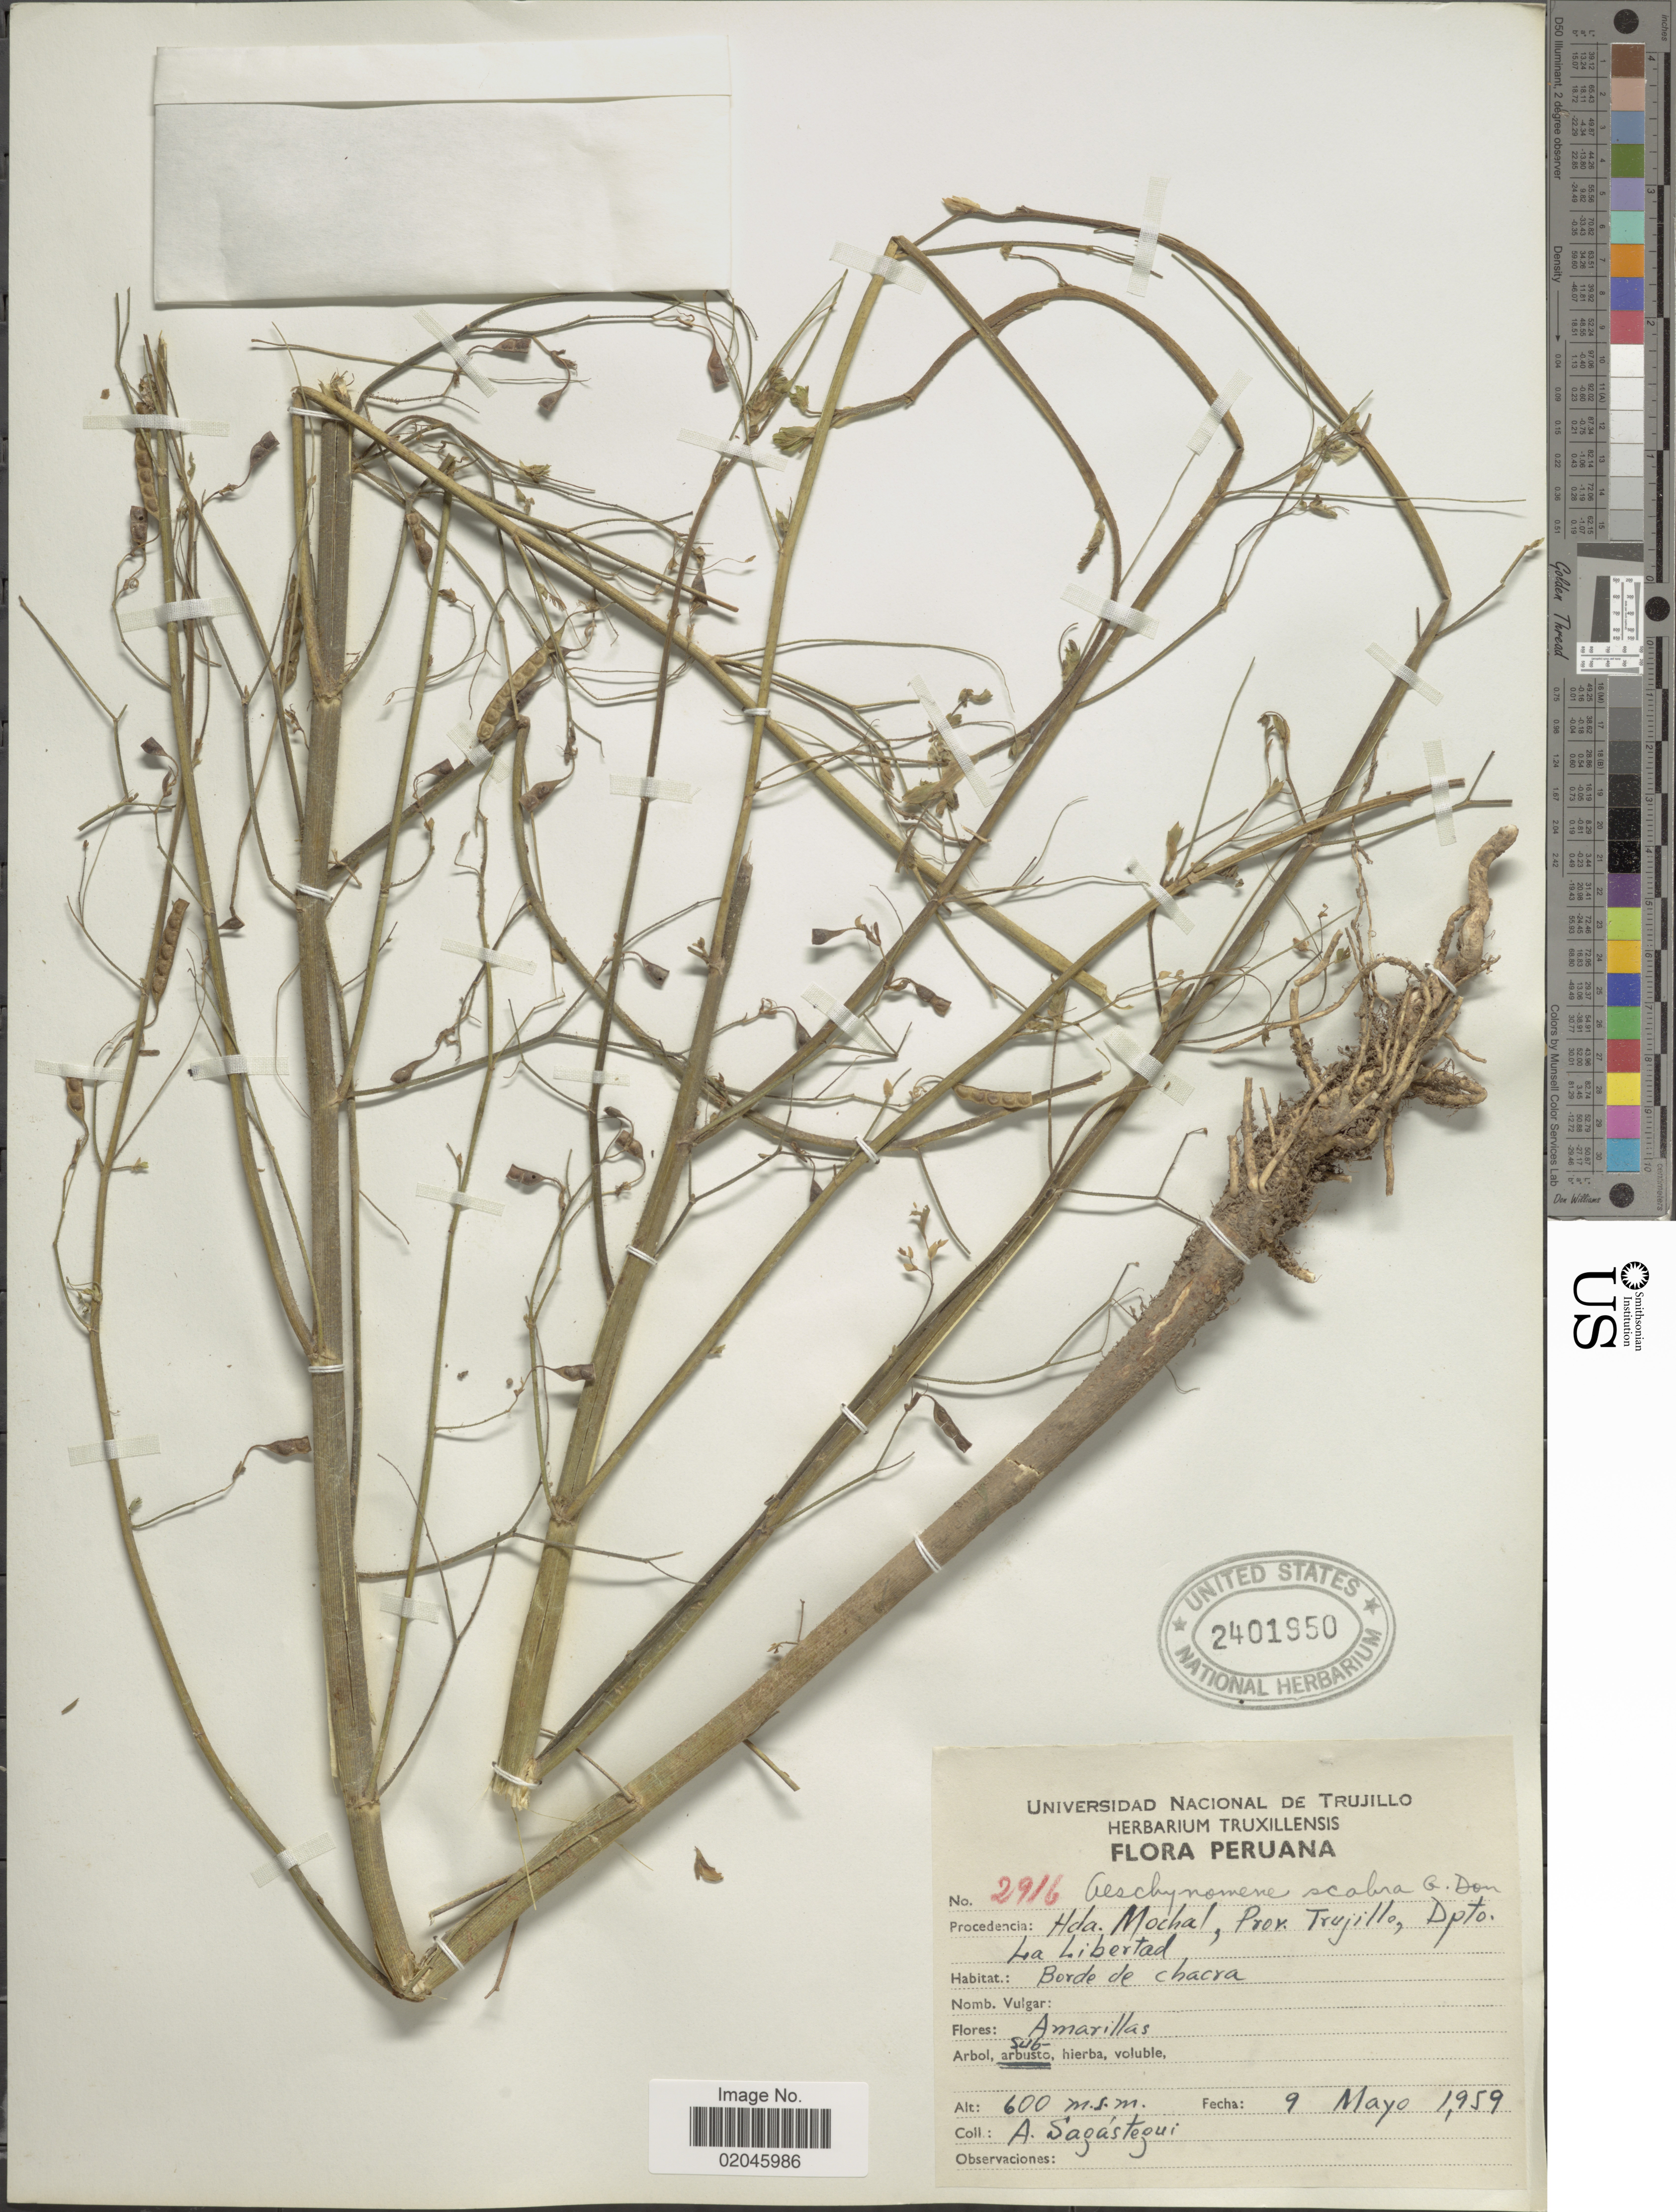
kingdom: Plantae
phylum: Tracheophyta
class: Magnoliopsida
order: Fabales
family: Fabaceae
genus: Aeschynomene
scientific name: Aeschynomene scabra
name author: G. Don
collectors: A. Sagástegui A.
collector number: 2916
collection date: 1959-05-09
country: Peru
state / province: La Libertad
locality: Hda. Mochal, Prov. Trujillo, Borde de Chacra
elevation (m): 600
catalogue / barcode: US 2401950